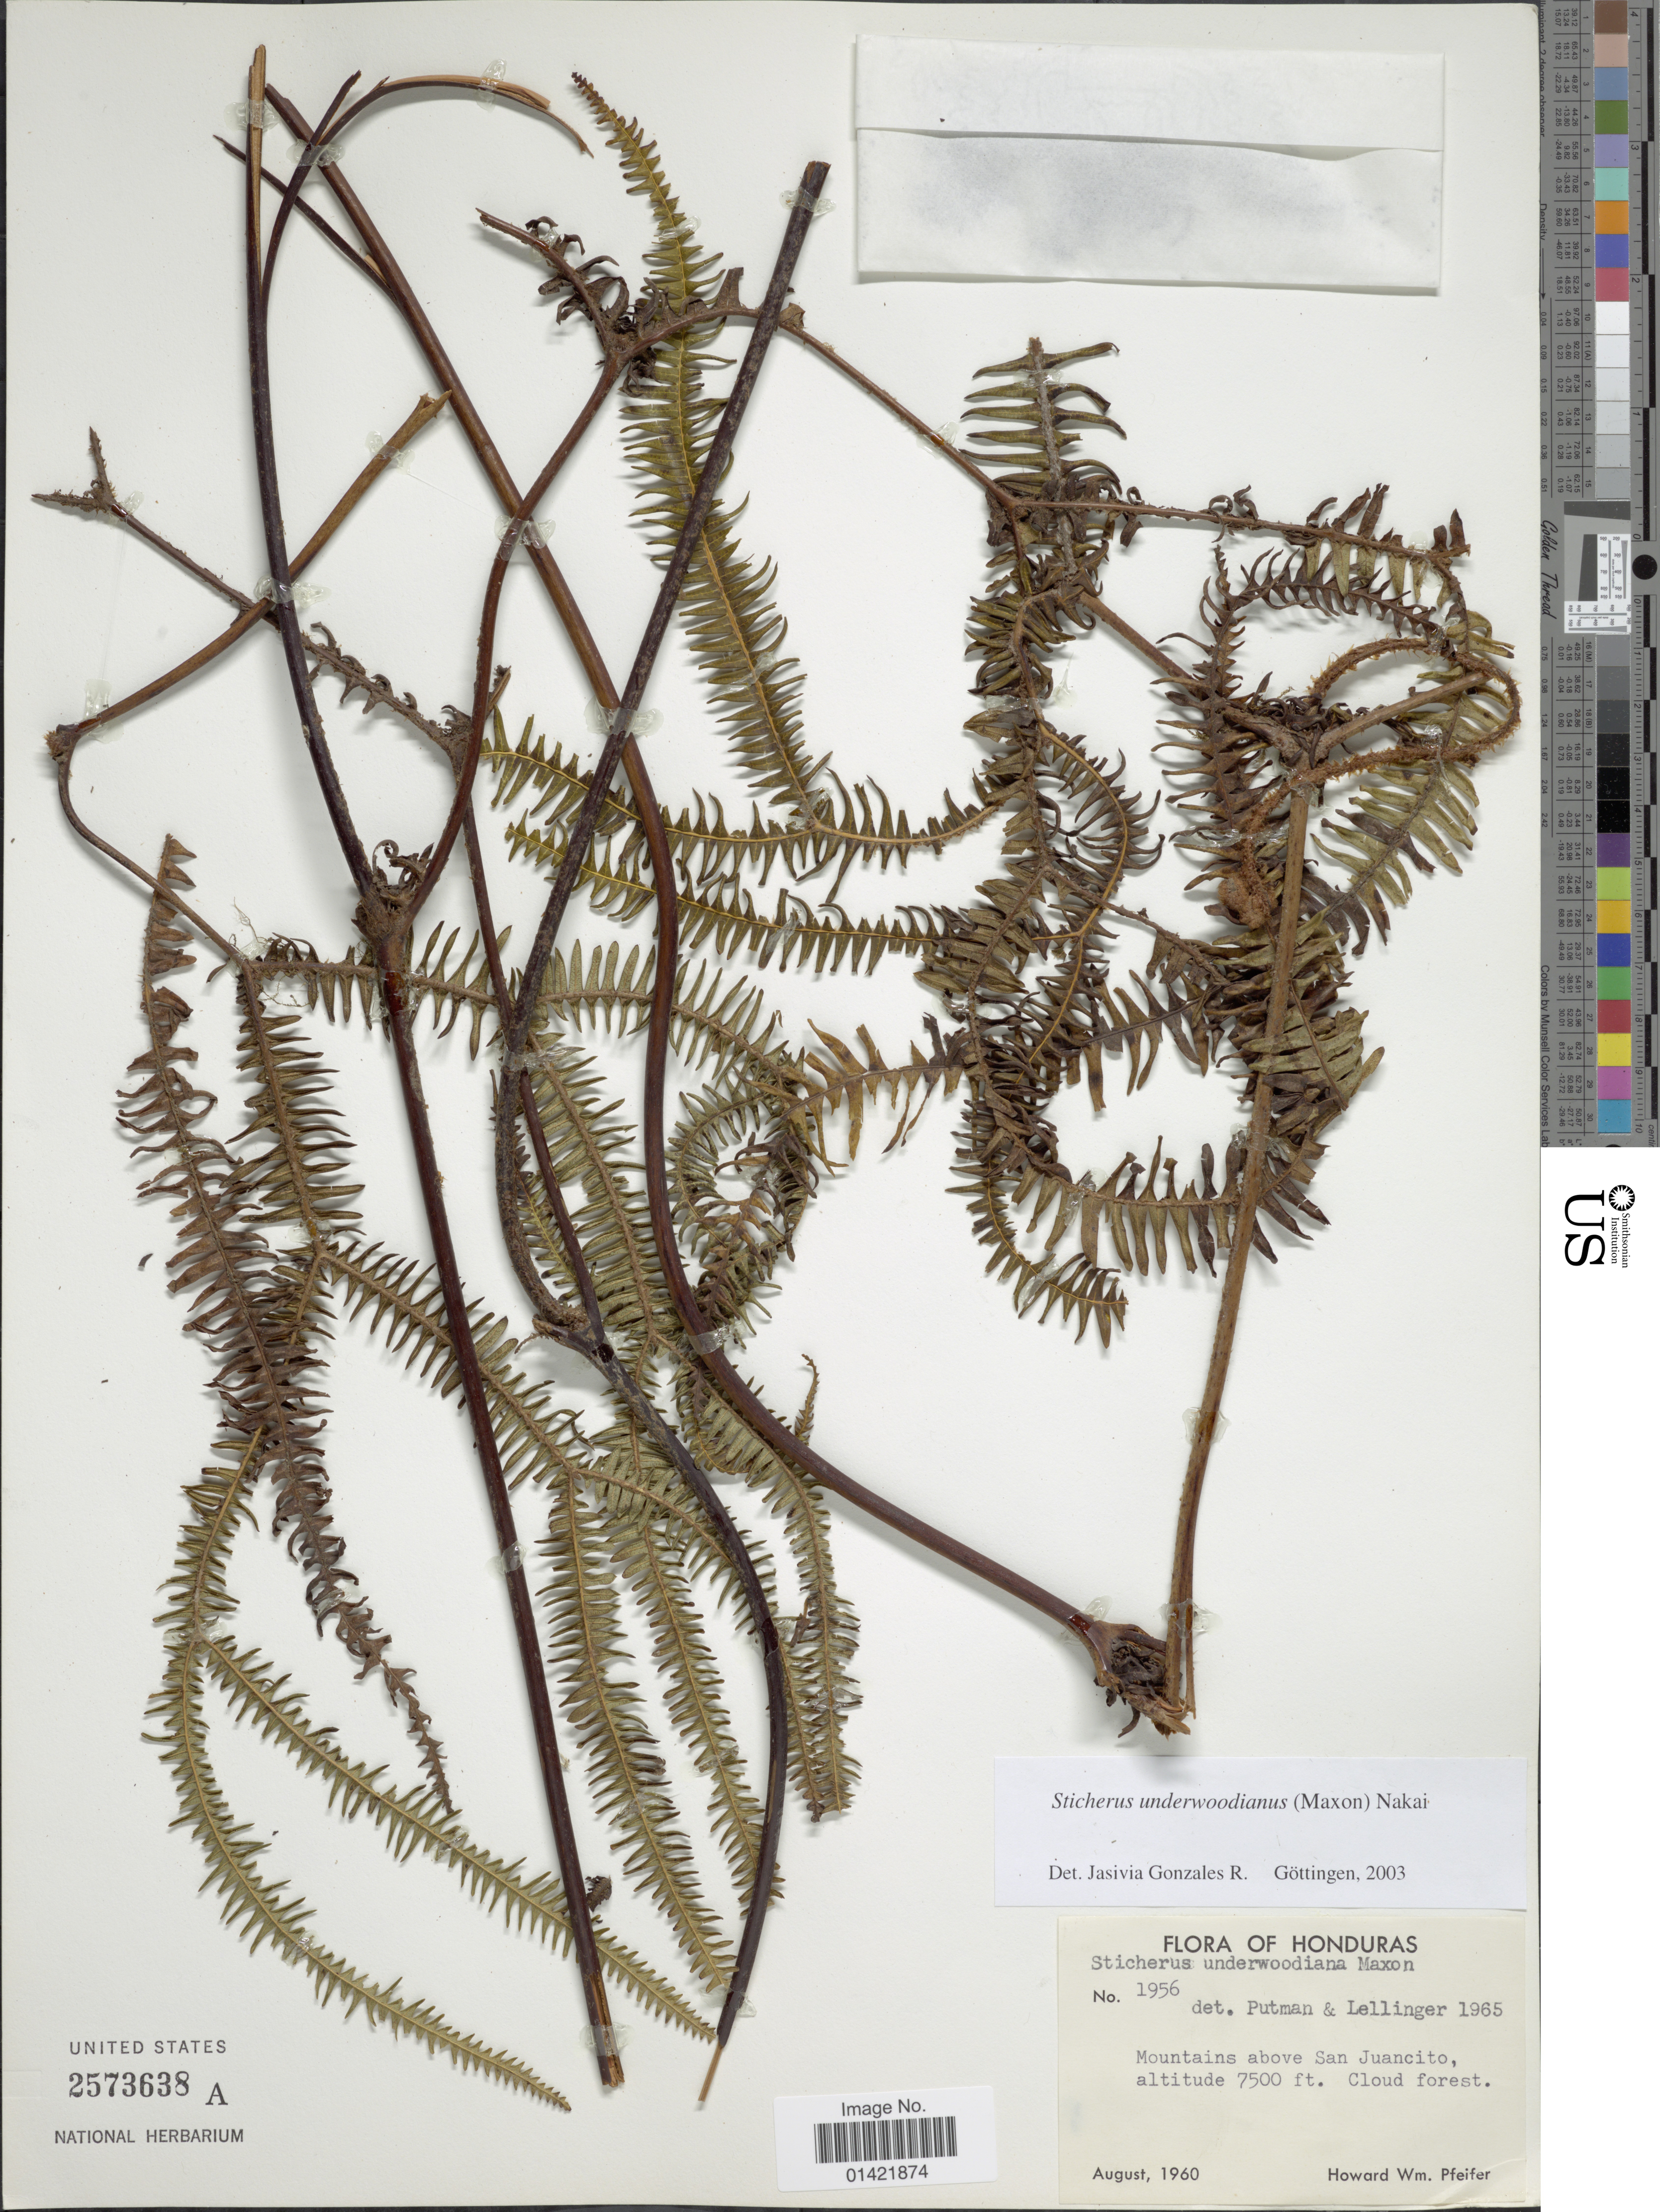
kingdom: Plantae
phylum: Tracheophyta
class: Polypodiopsida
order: Gleicheniales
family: Gleicheniaceae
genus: Sticherus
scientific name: Sticherus underwoodianus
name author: (Maxon) Nakai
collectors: H. W. Pfeifer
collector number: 1956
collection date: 1960-08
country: Honduras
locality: Mountains above San Juancito.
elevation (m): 2286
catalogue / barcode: US 2573638A